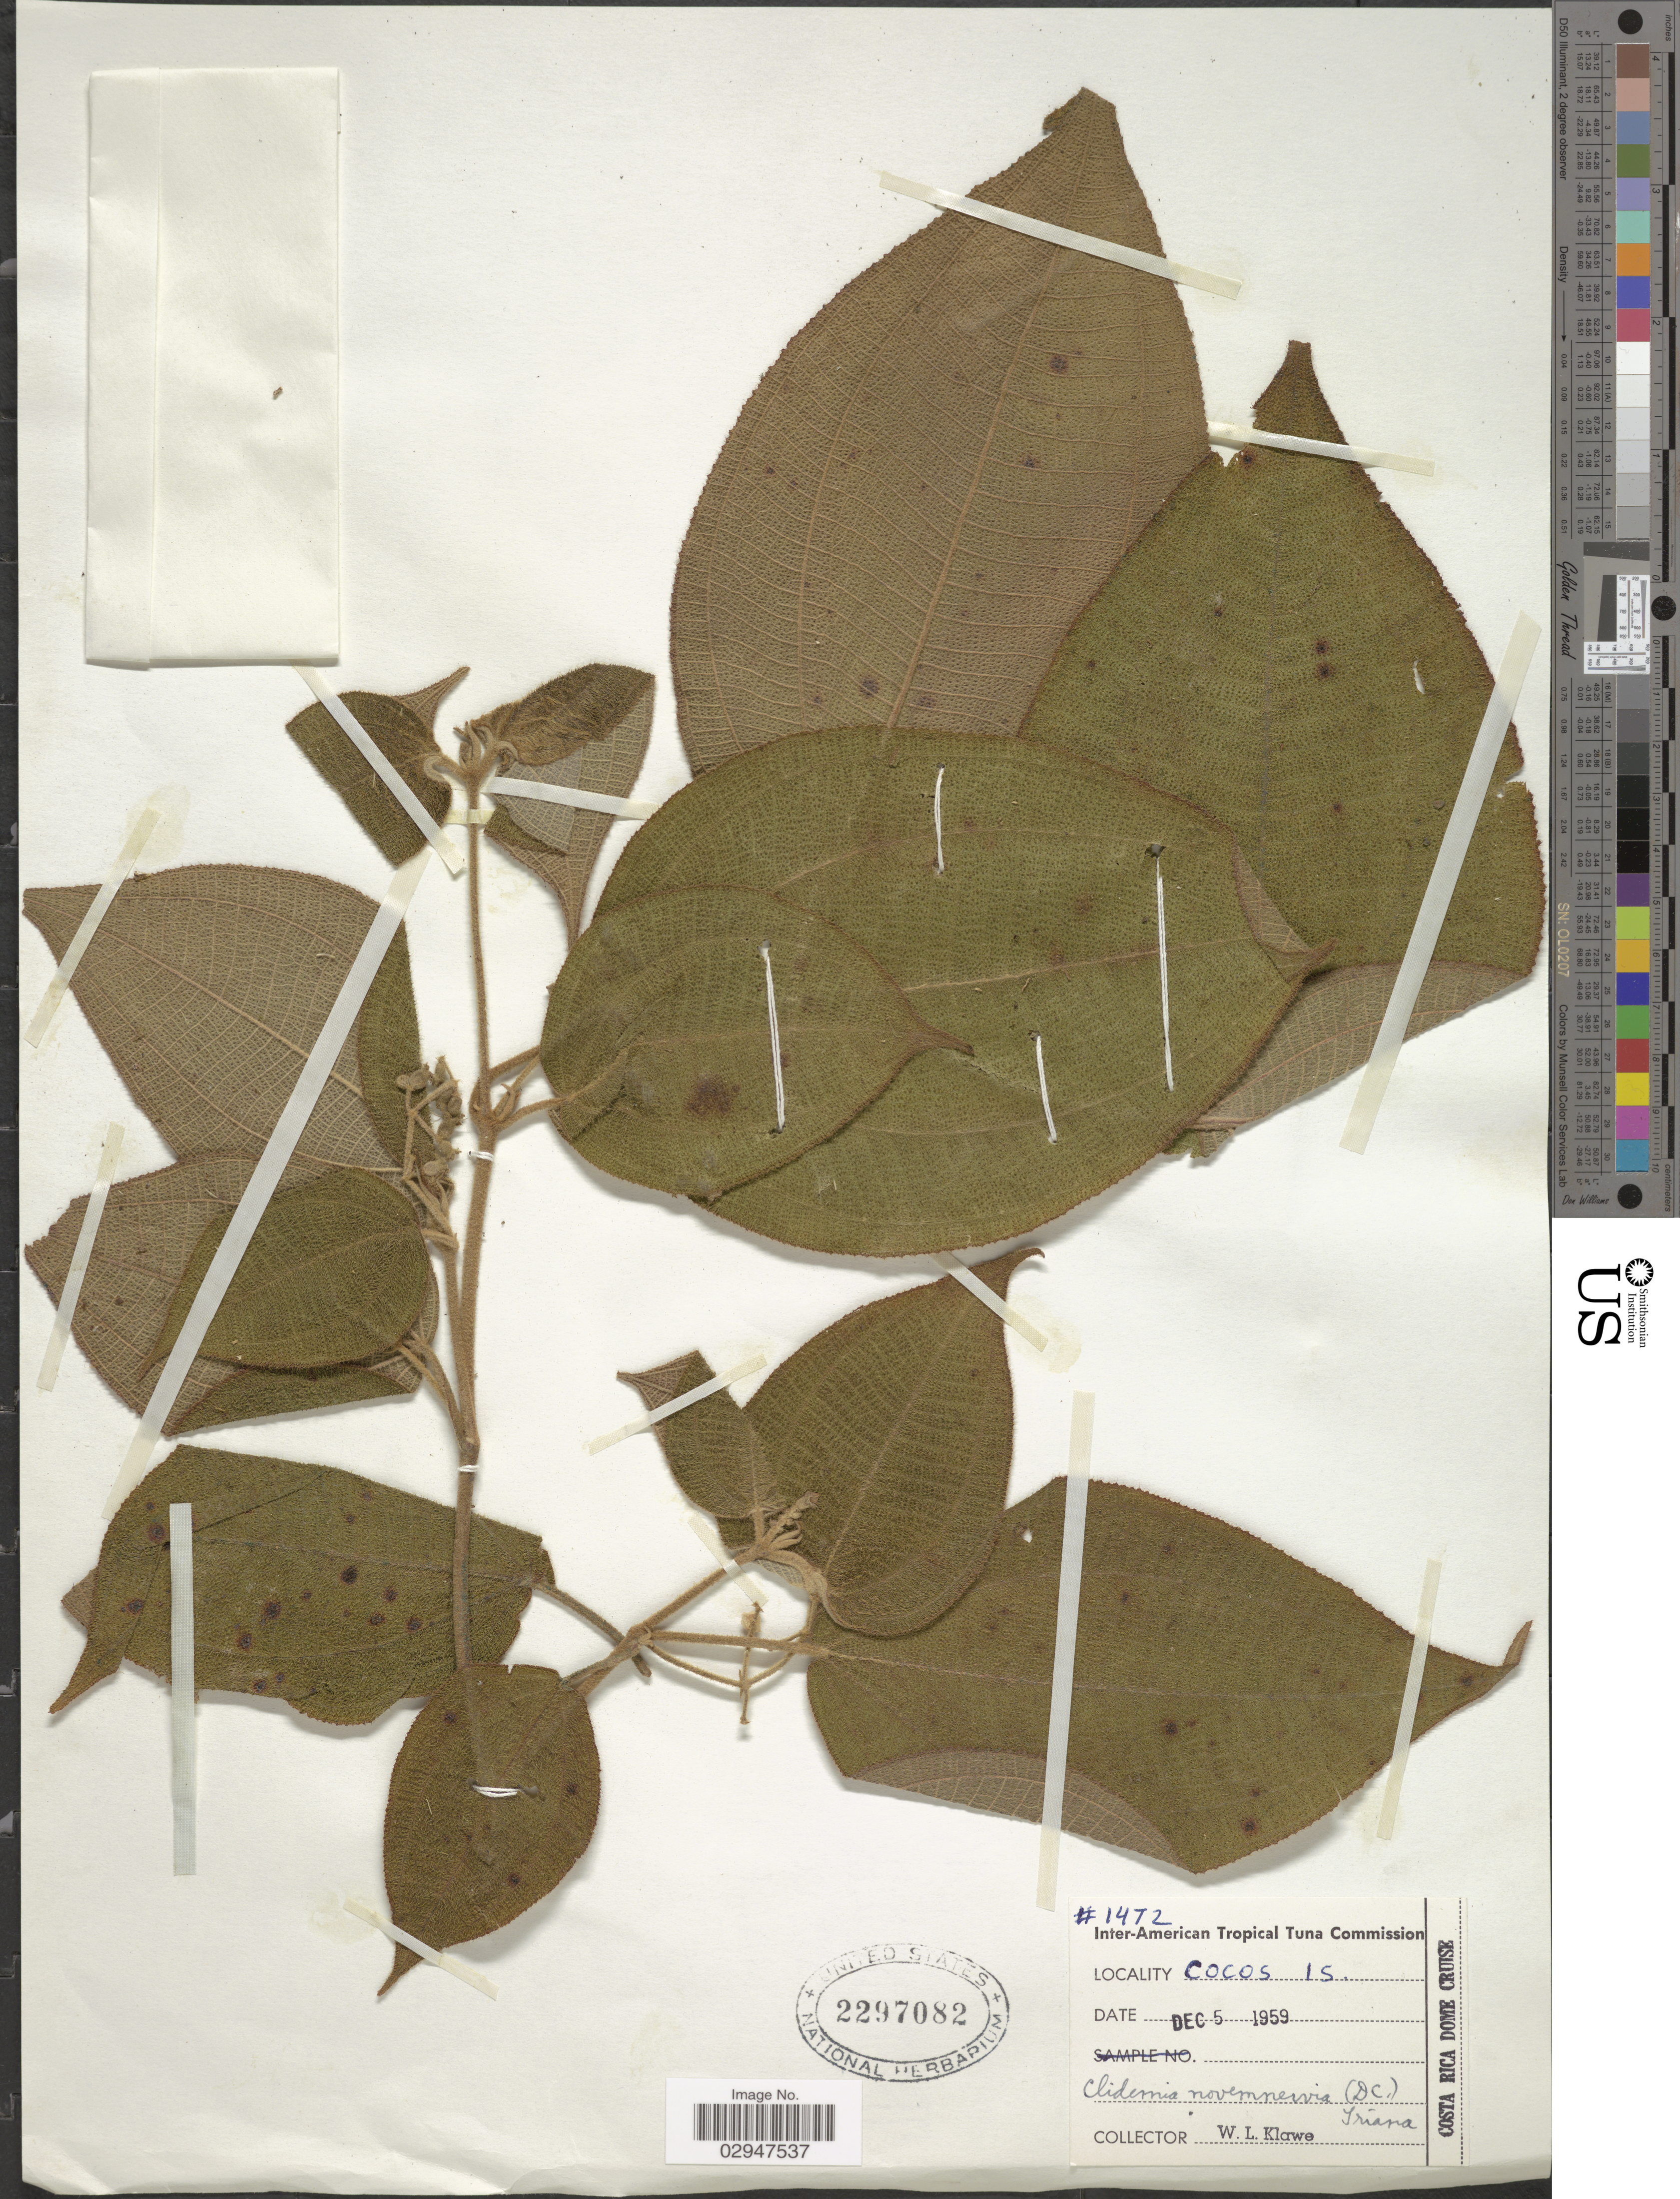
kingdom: Plantae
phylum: Tracheophyta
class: Magnoliopsida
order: Myrtales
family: Melastomataceae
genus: Clidemia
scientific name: Clidemia capitellata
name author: (Bonpl.) D. Don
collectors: W. Klawe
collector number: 1472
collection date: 1959-12-05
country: Costa Rica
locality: Cocos Is.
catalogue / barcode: US 2297082